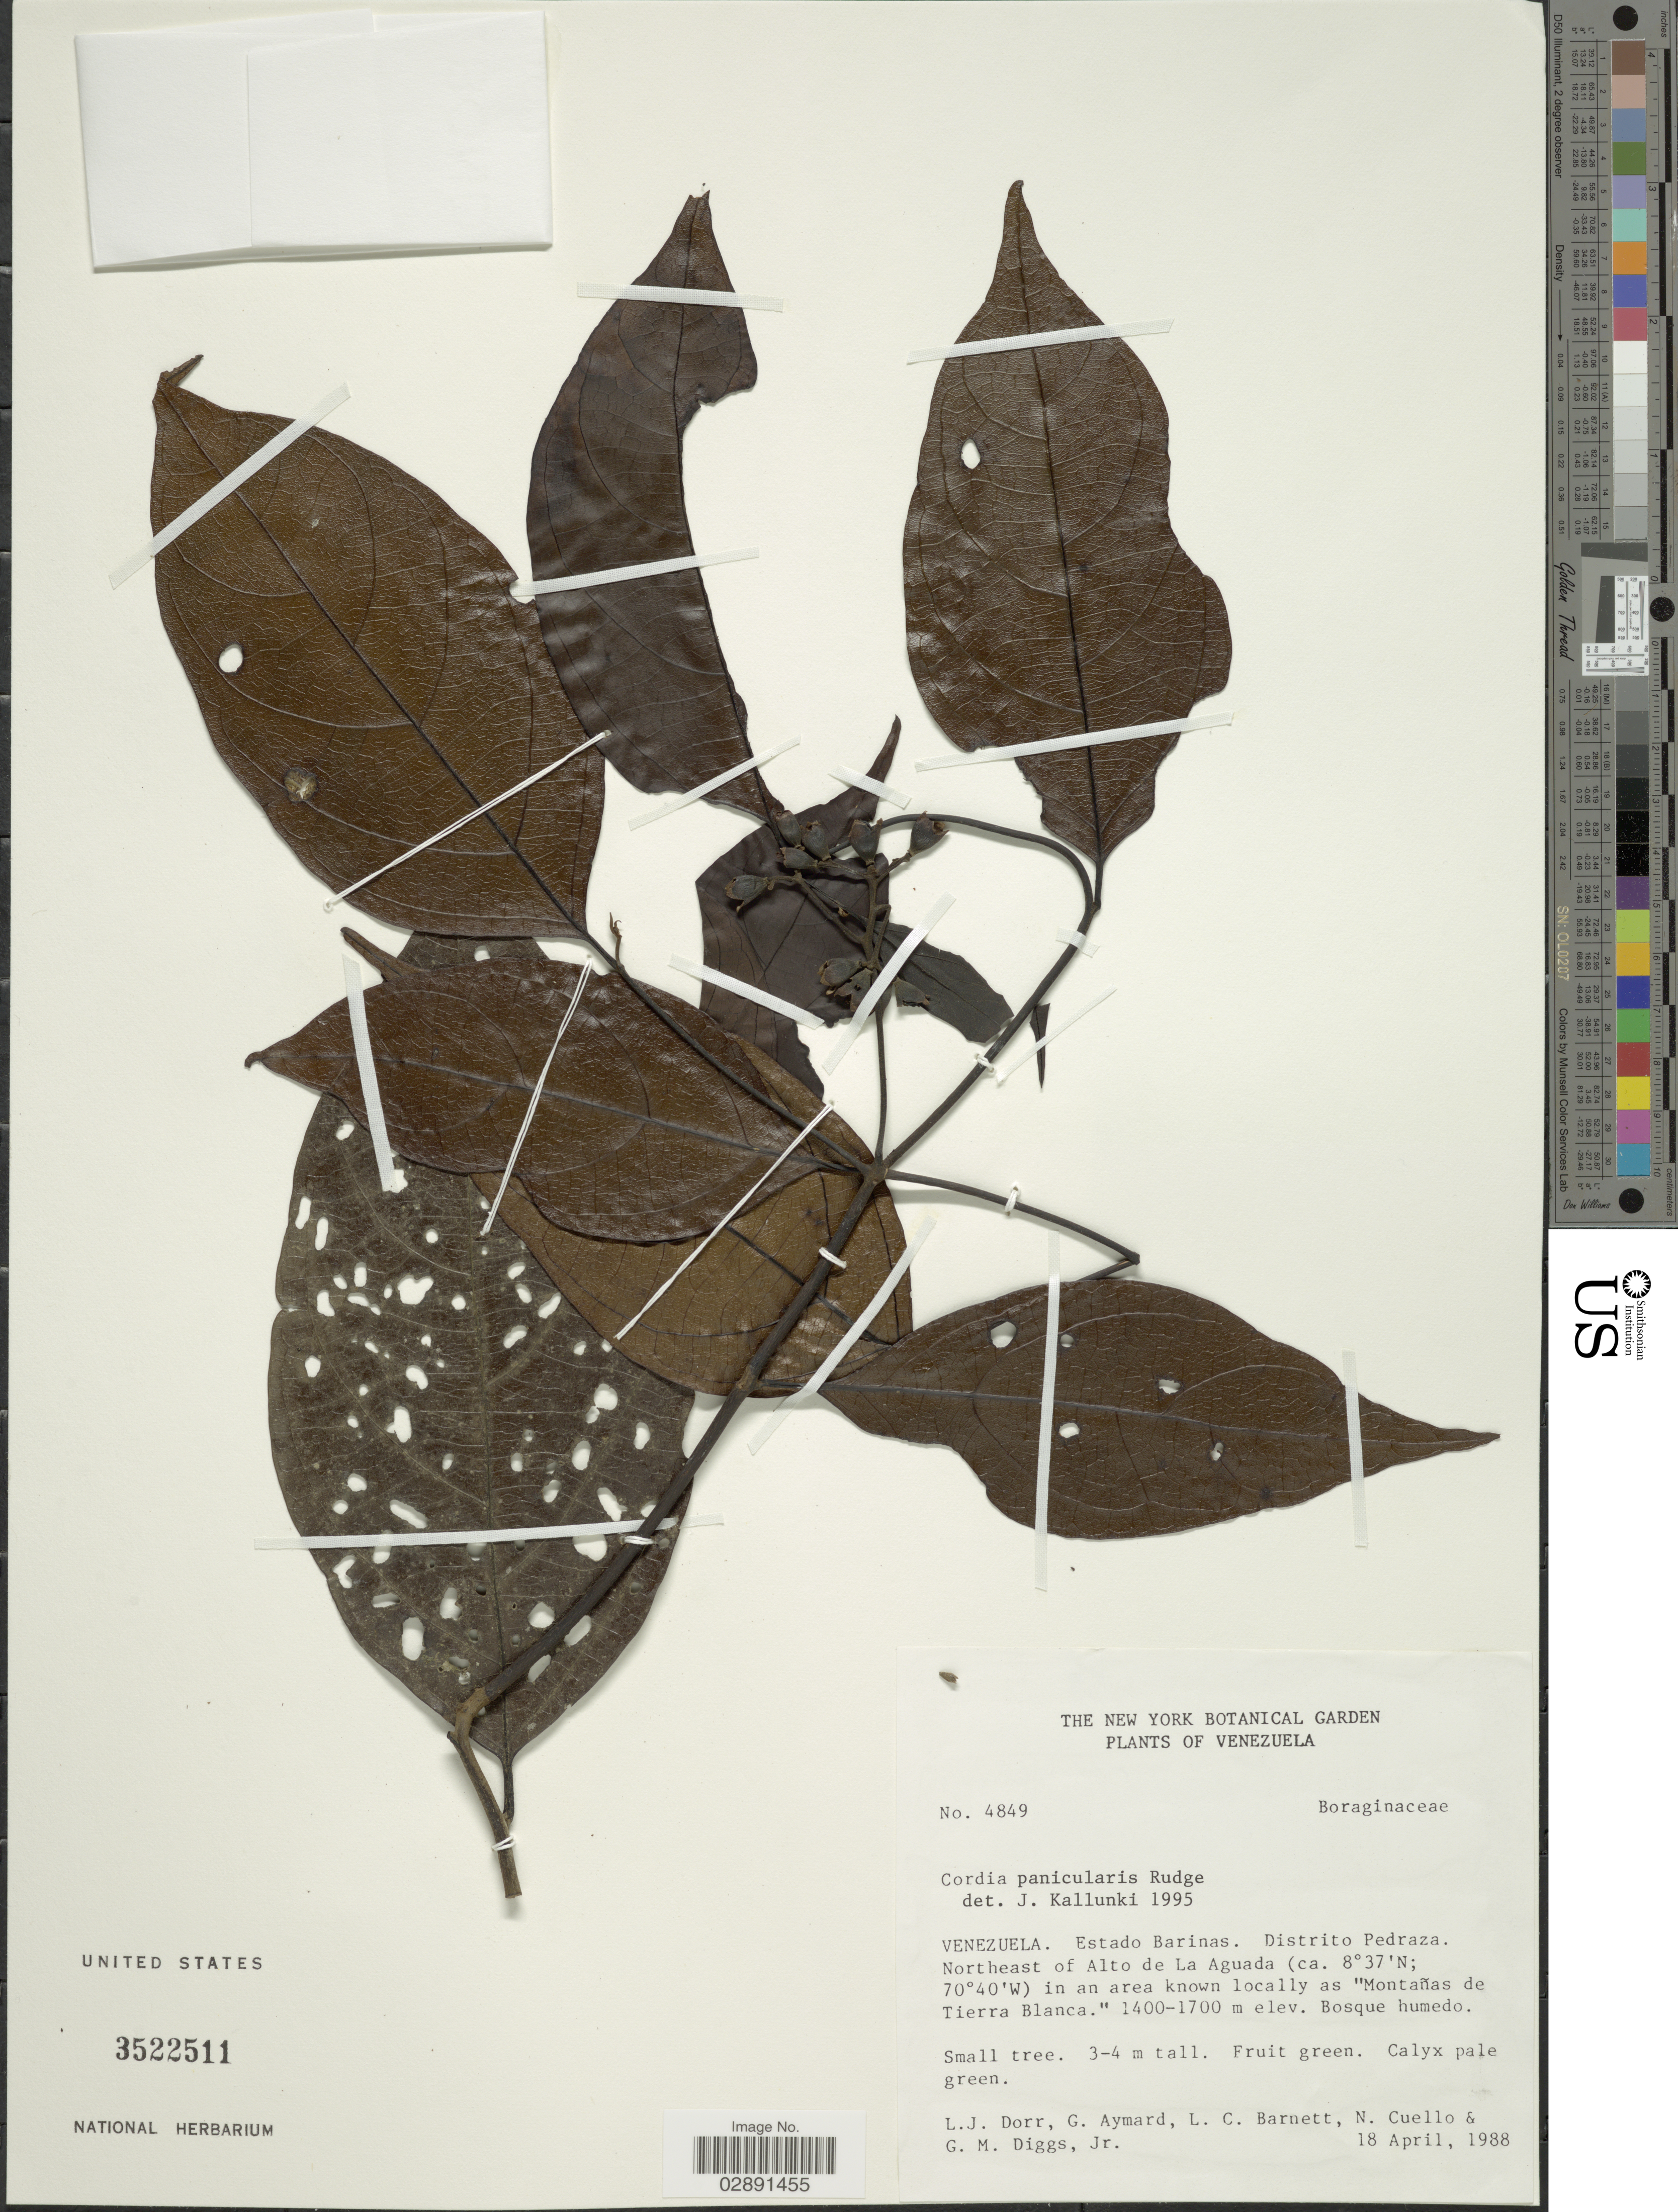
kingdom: Plantae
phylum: Tracheophyta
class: Magnoliopsida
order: Boraginales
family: Cordiaceae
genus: Cordia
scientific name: Cordia panicularis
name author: Rudge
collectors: L. J. Dorr, G. A. Aymard, L. C. Barnett, N. L. Cuello & G. Diggs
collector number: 4849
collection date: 1988-04-18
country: Venezuela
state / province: Barinas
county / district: Pedraza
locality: NE of Alto de La Aguada in an area known locally as 'Montañas de Tierra Blanca"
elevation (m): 1400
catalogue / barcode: US 3522511